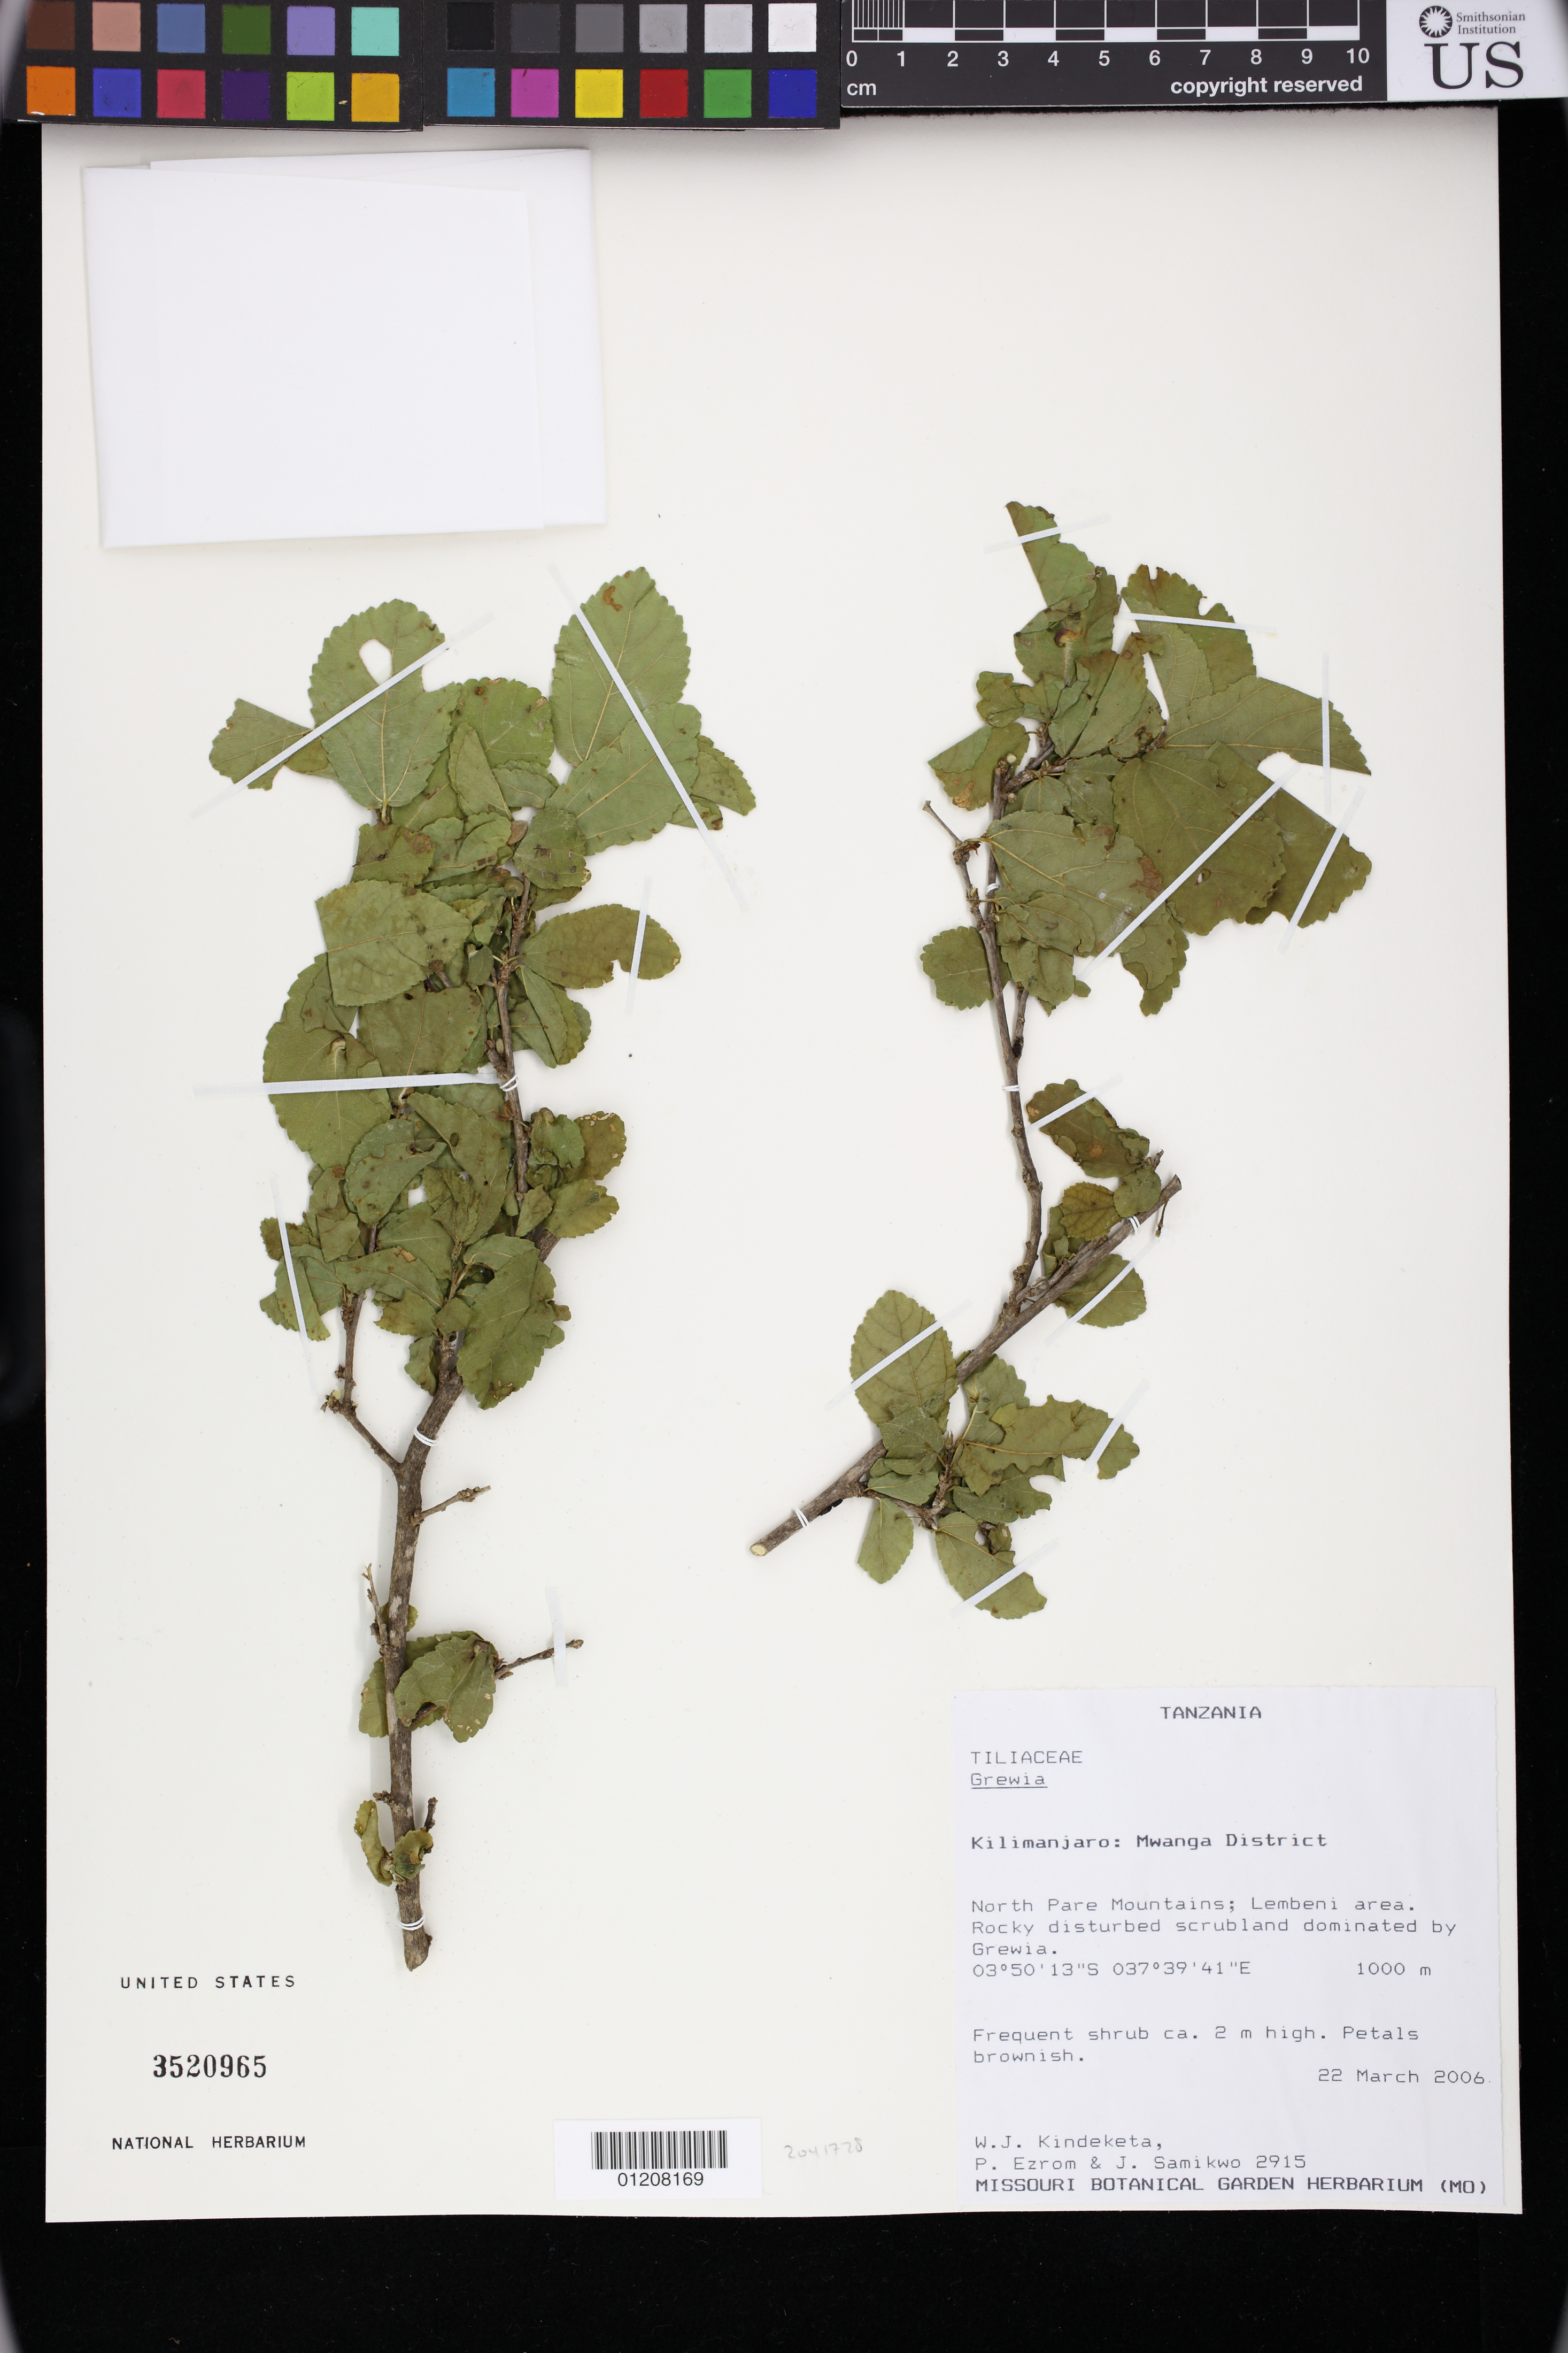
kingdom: Plantae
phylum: Tracheophyta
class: Magnoliopsida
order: Malvales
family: Malvaceae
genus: Grewia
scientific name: Grewia sp.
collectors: W. J. Kindeketa, P. Ezrom & J. Samikwo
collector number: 2915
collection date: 2006-03-22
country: Tanzania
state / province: Kilimanjaro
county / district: Mwanga District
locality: North Pare Mountains; Lembeni area. rocky disturbed scrubland dominated by Grewia.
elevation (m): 1000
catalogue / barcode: US 3520965